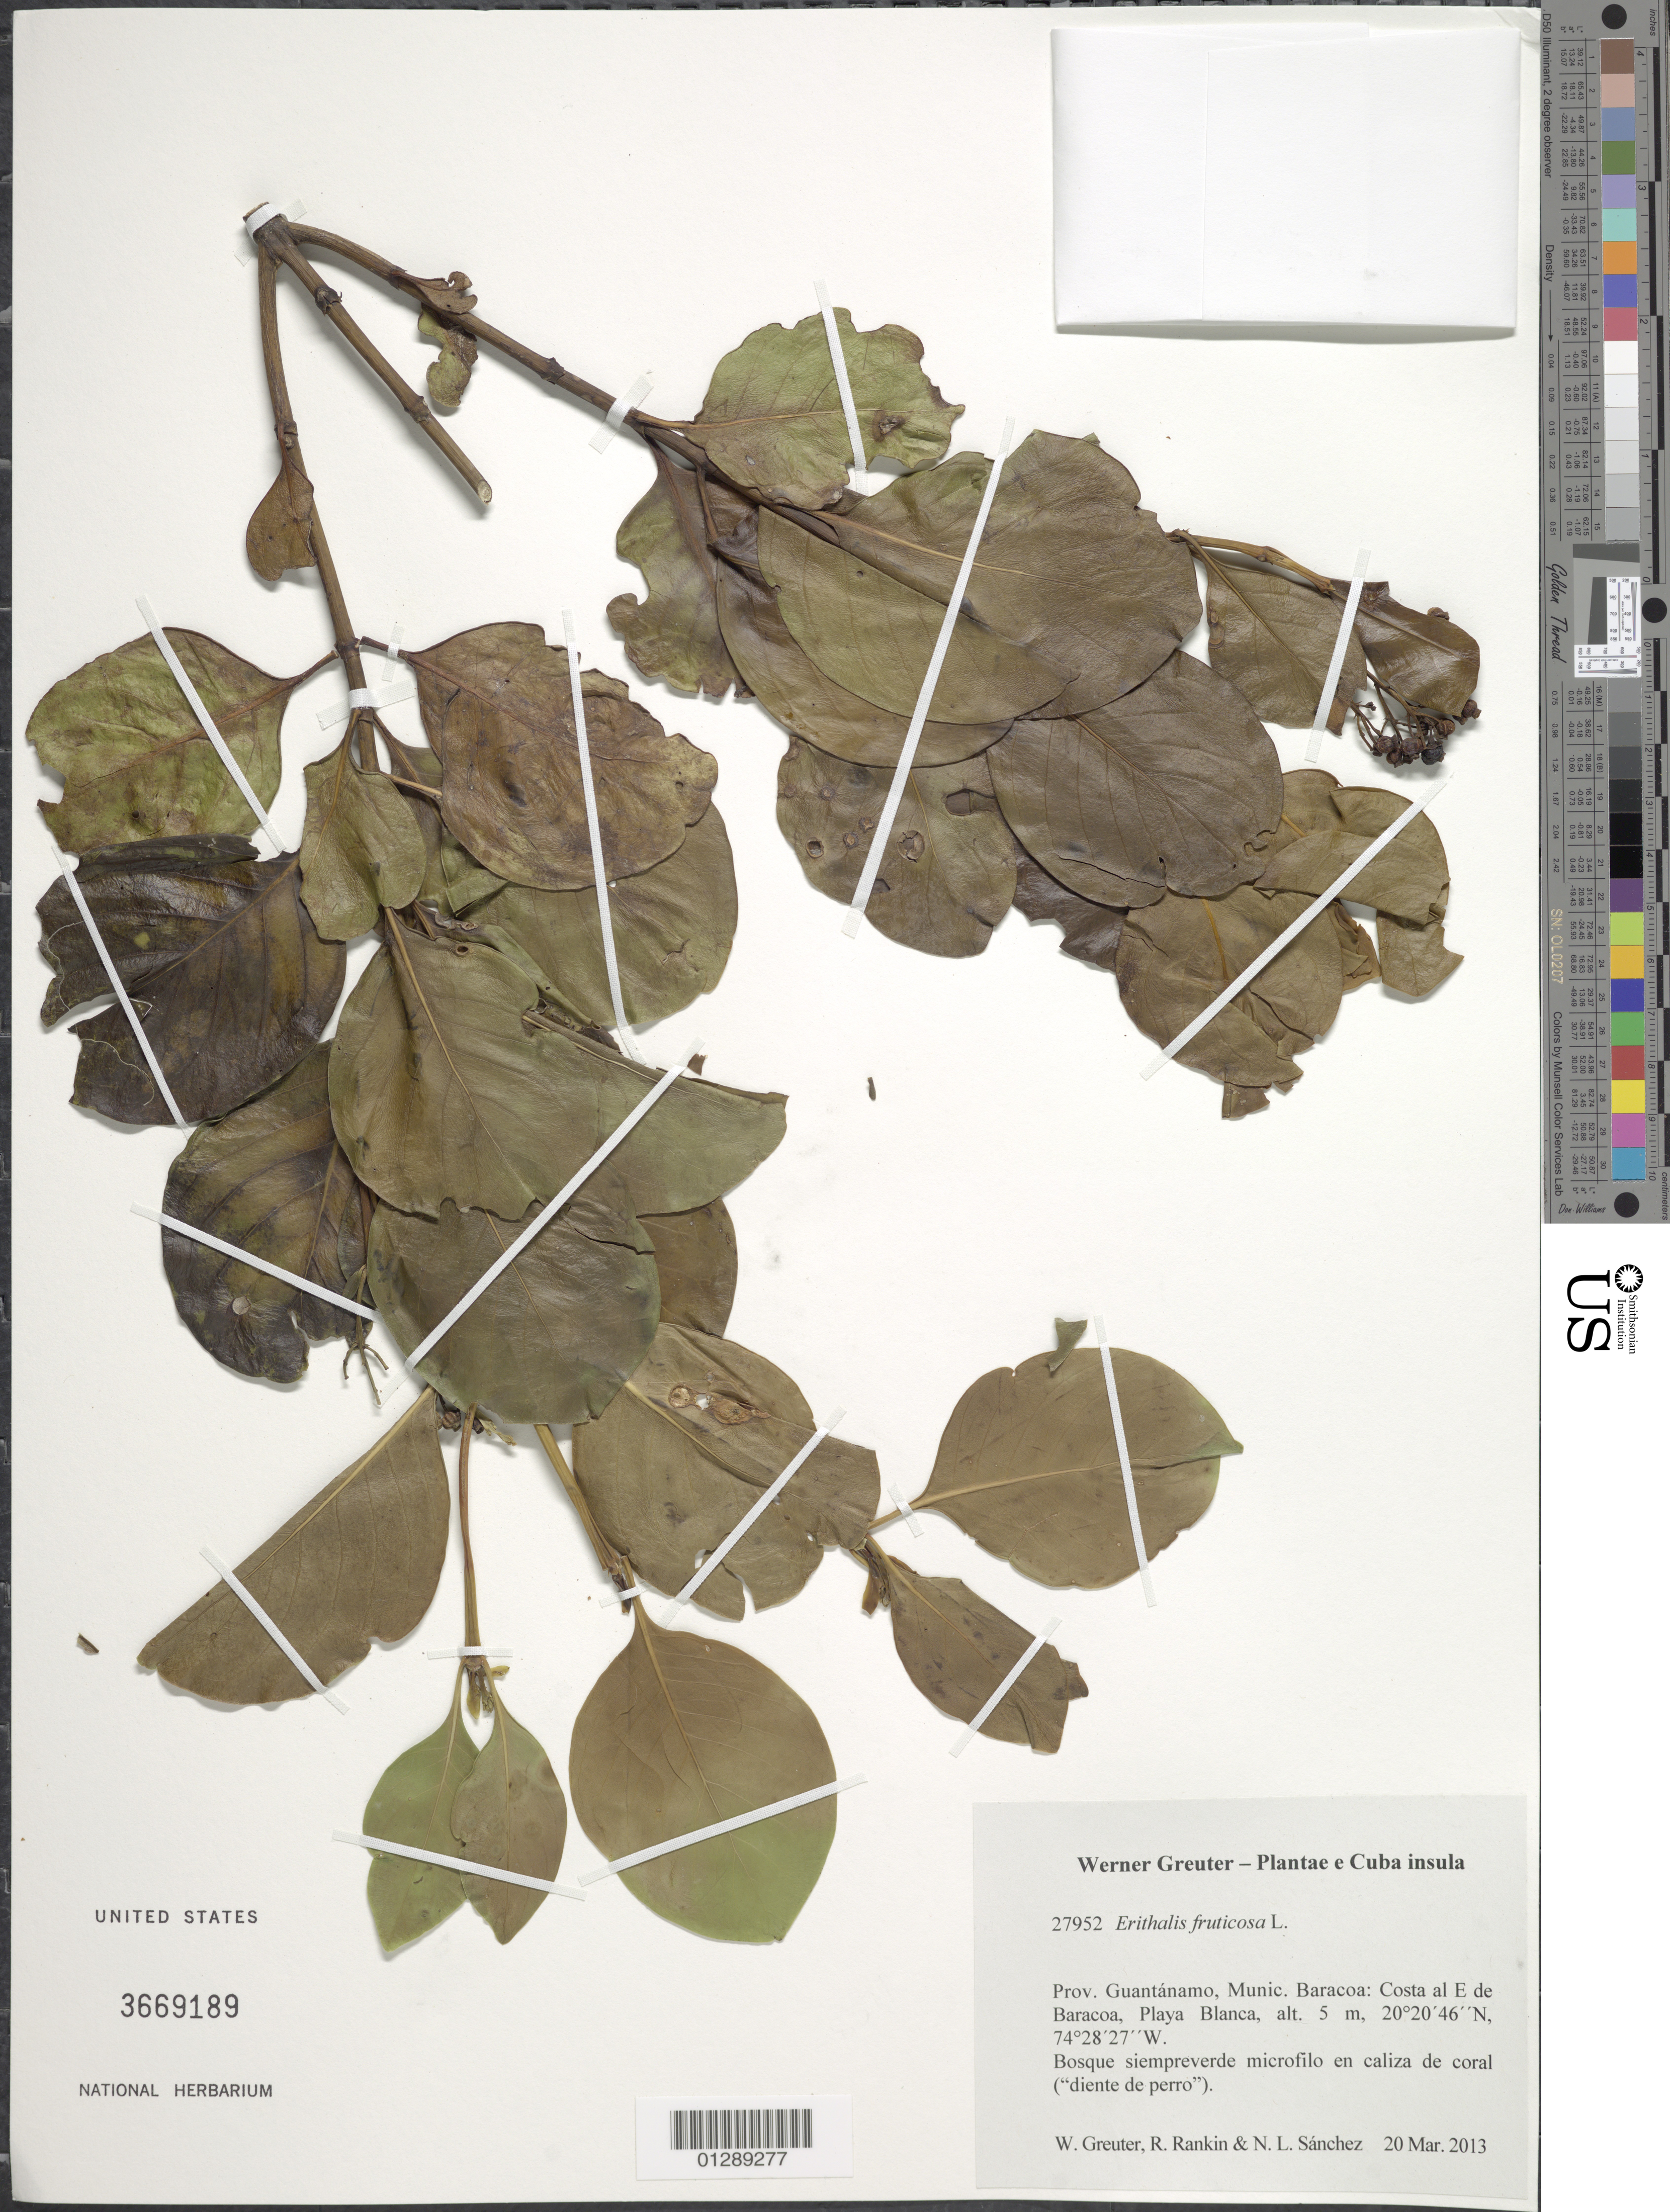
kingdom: Plantae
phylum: Tracheophyta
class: Magnoliopsida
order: Gentianales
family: Rubiaceae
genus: Erithalis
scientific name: Erithalis fruticosa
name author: L.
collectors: W. R. Greuter, R. Rankin Rodriguez & N. Sanchez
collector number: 27952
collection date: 2013-03-20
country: Cuba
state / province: Guantanamo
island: Cuba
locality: Munic. Baracoa: Costa al E de Baracoa, Playa Blanca.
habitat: Bosque siempreverde microfilo en caliza se coral ("diente de perro").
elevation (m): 5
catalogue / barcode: US 3669189